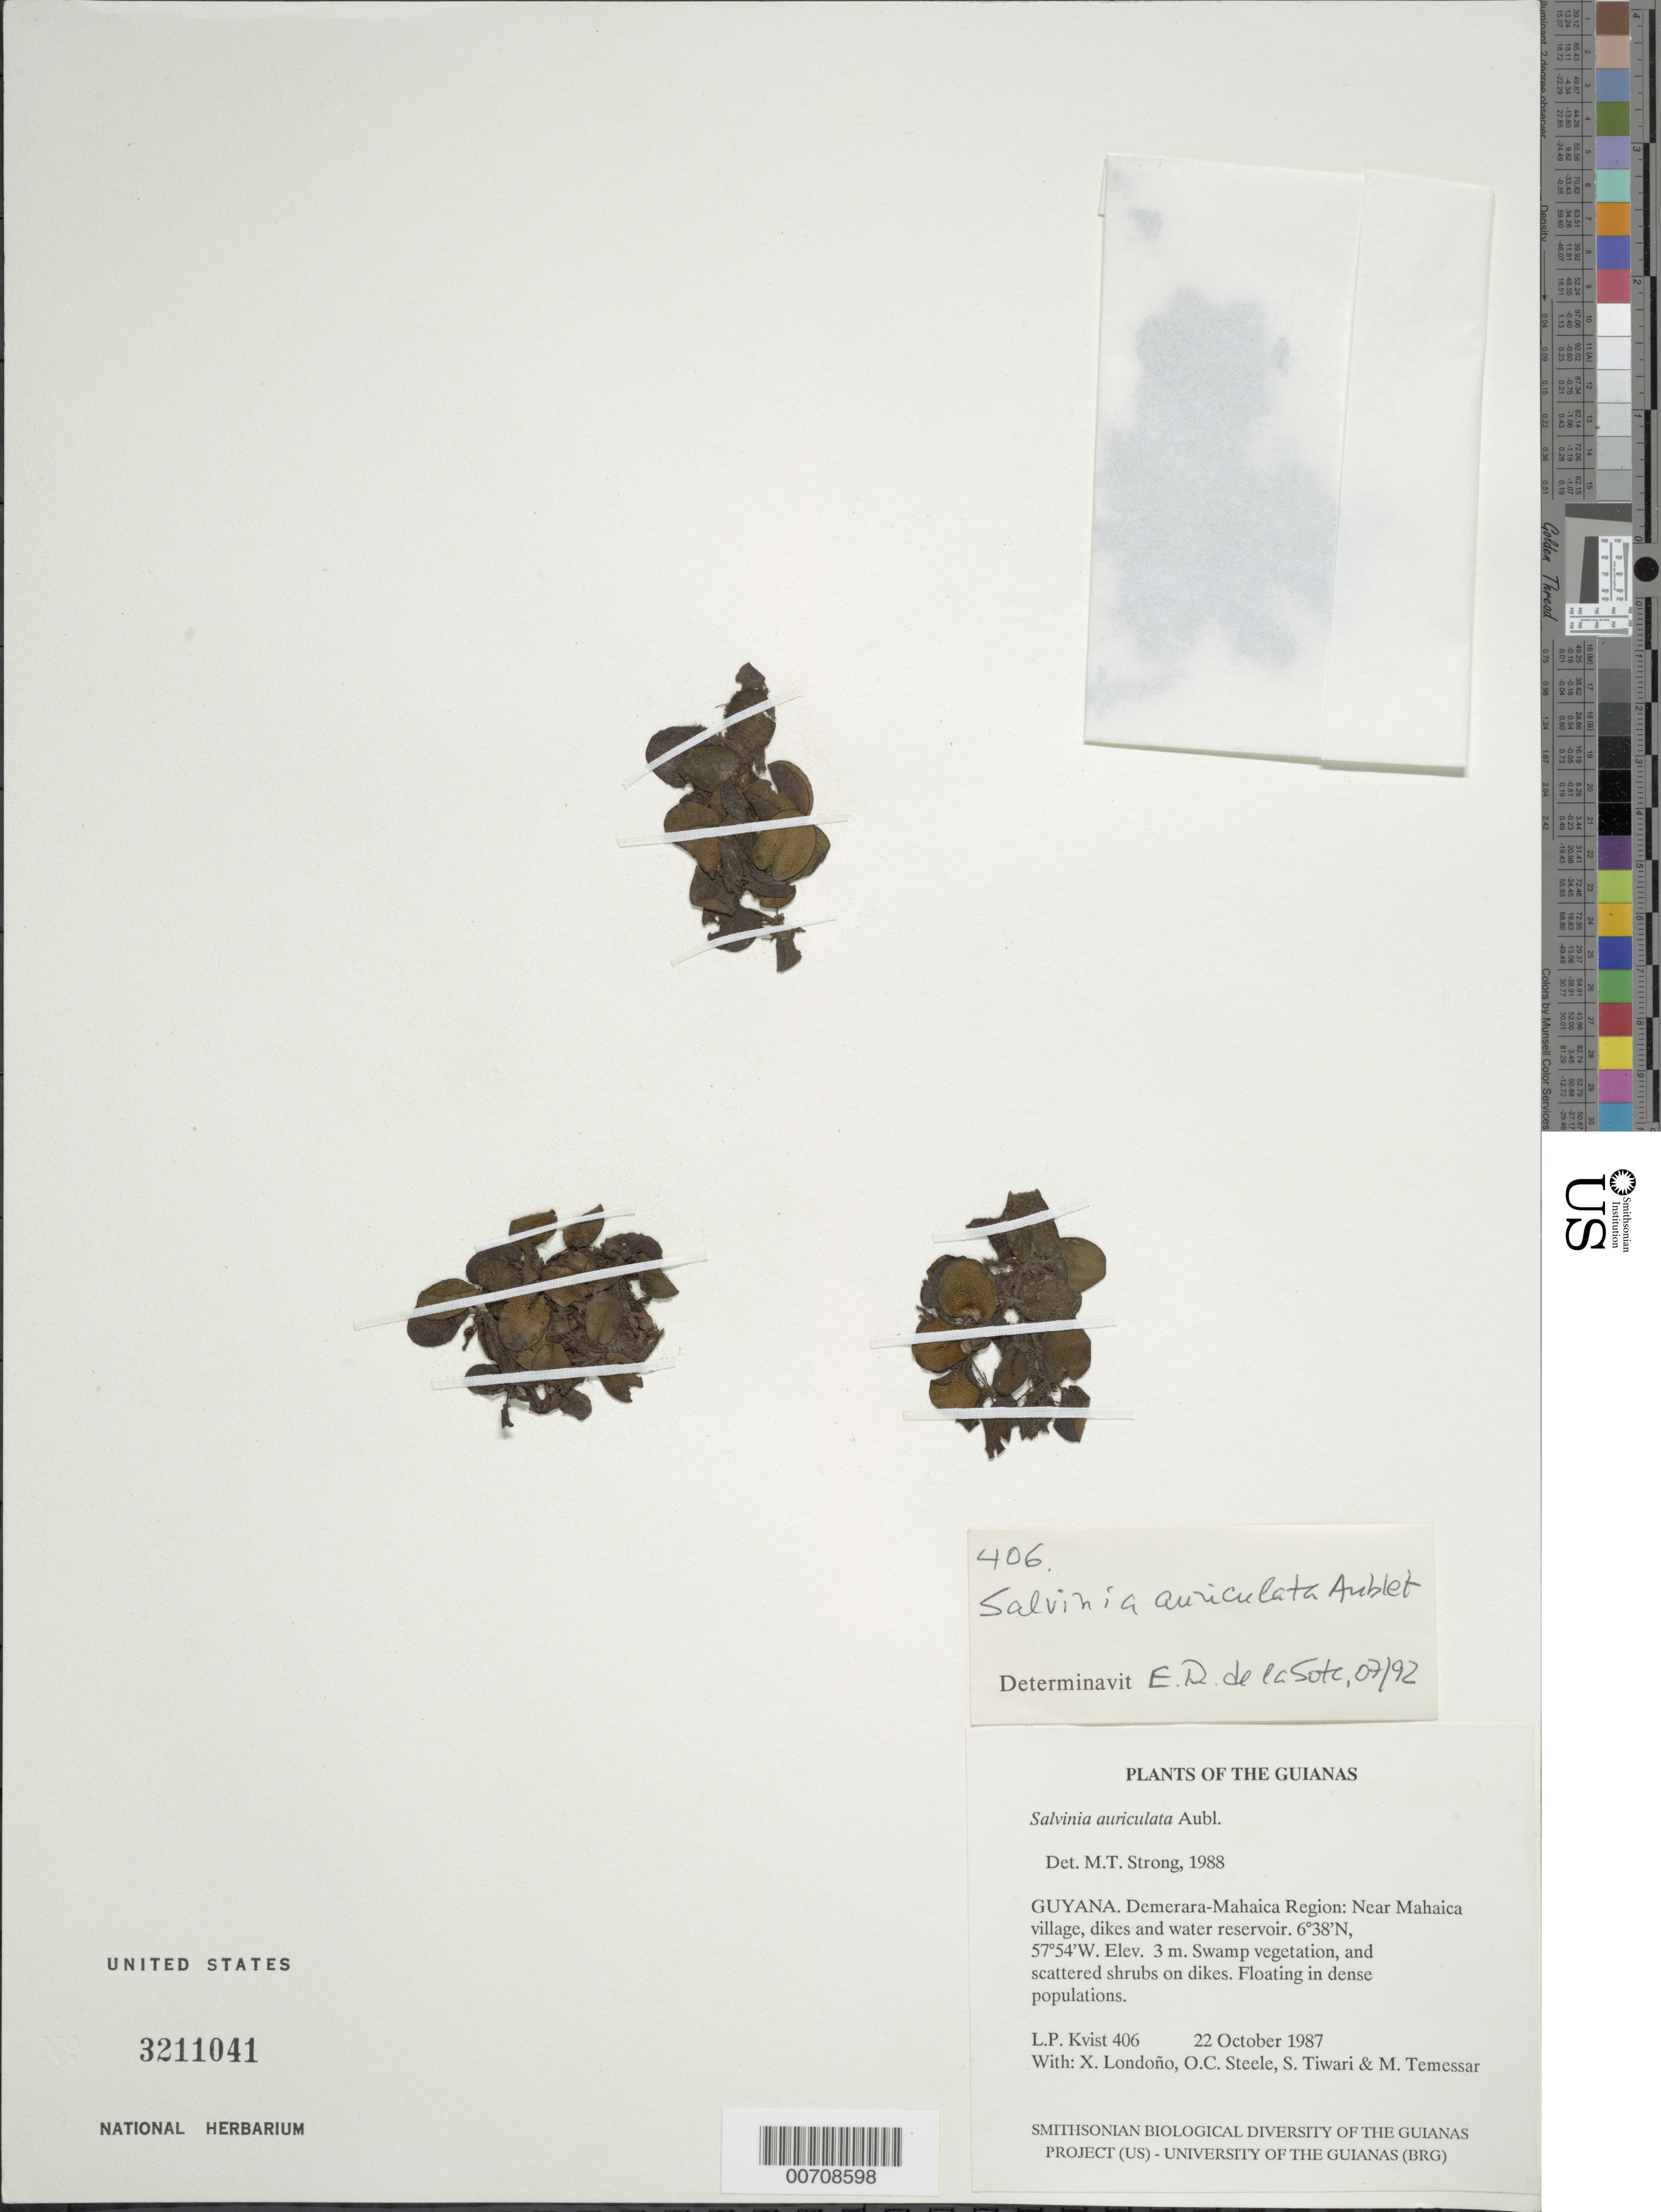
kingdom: Plantae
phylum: Tracheophyta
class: Polypodiopsida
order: Salviniales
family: Salviniaceae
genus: Salvinia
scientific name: Salvinia auriculata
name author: Aubl.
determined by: Sota, E. R. de la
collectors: L. P. Kvist, X. Londoño, O. C. Steele, S. Tiwari & M. Tamessar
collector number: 406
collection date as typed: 22 October 1987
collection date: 1987-10-22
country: Guyana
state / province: Demerara-Mahaica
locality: Near Mahaica village, dikes and water reservoir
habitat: Swamp vegetation, and scattered shrubs on dikes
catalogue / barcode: US 3211041